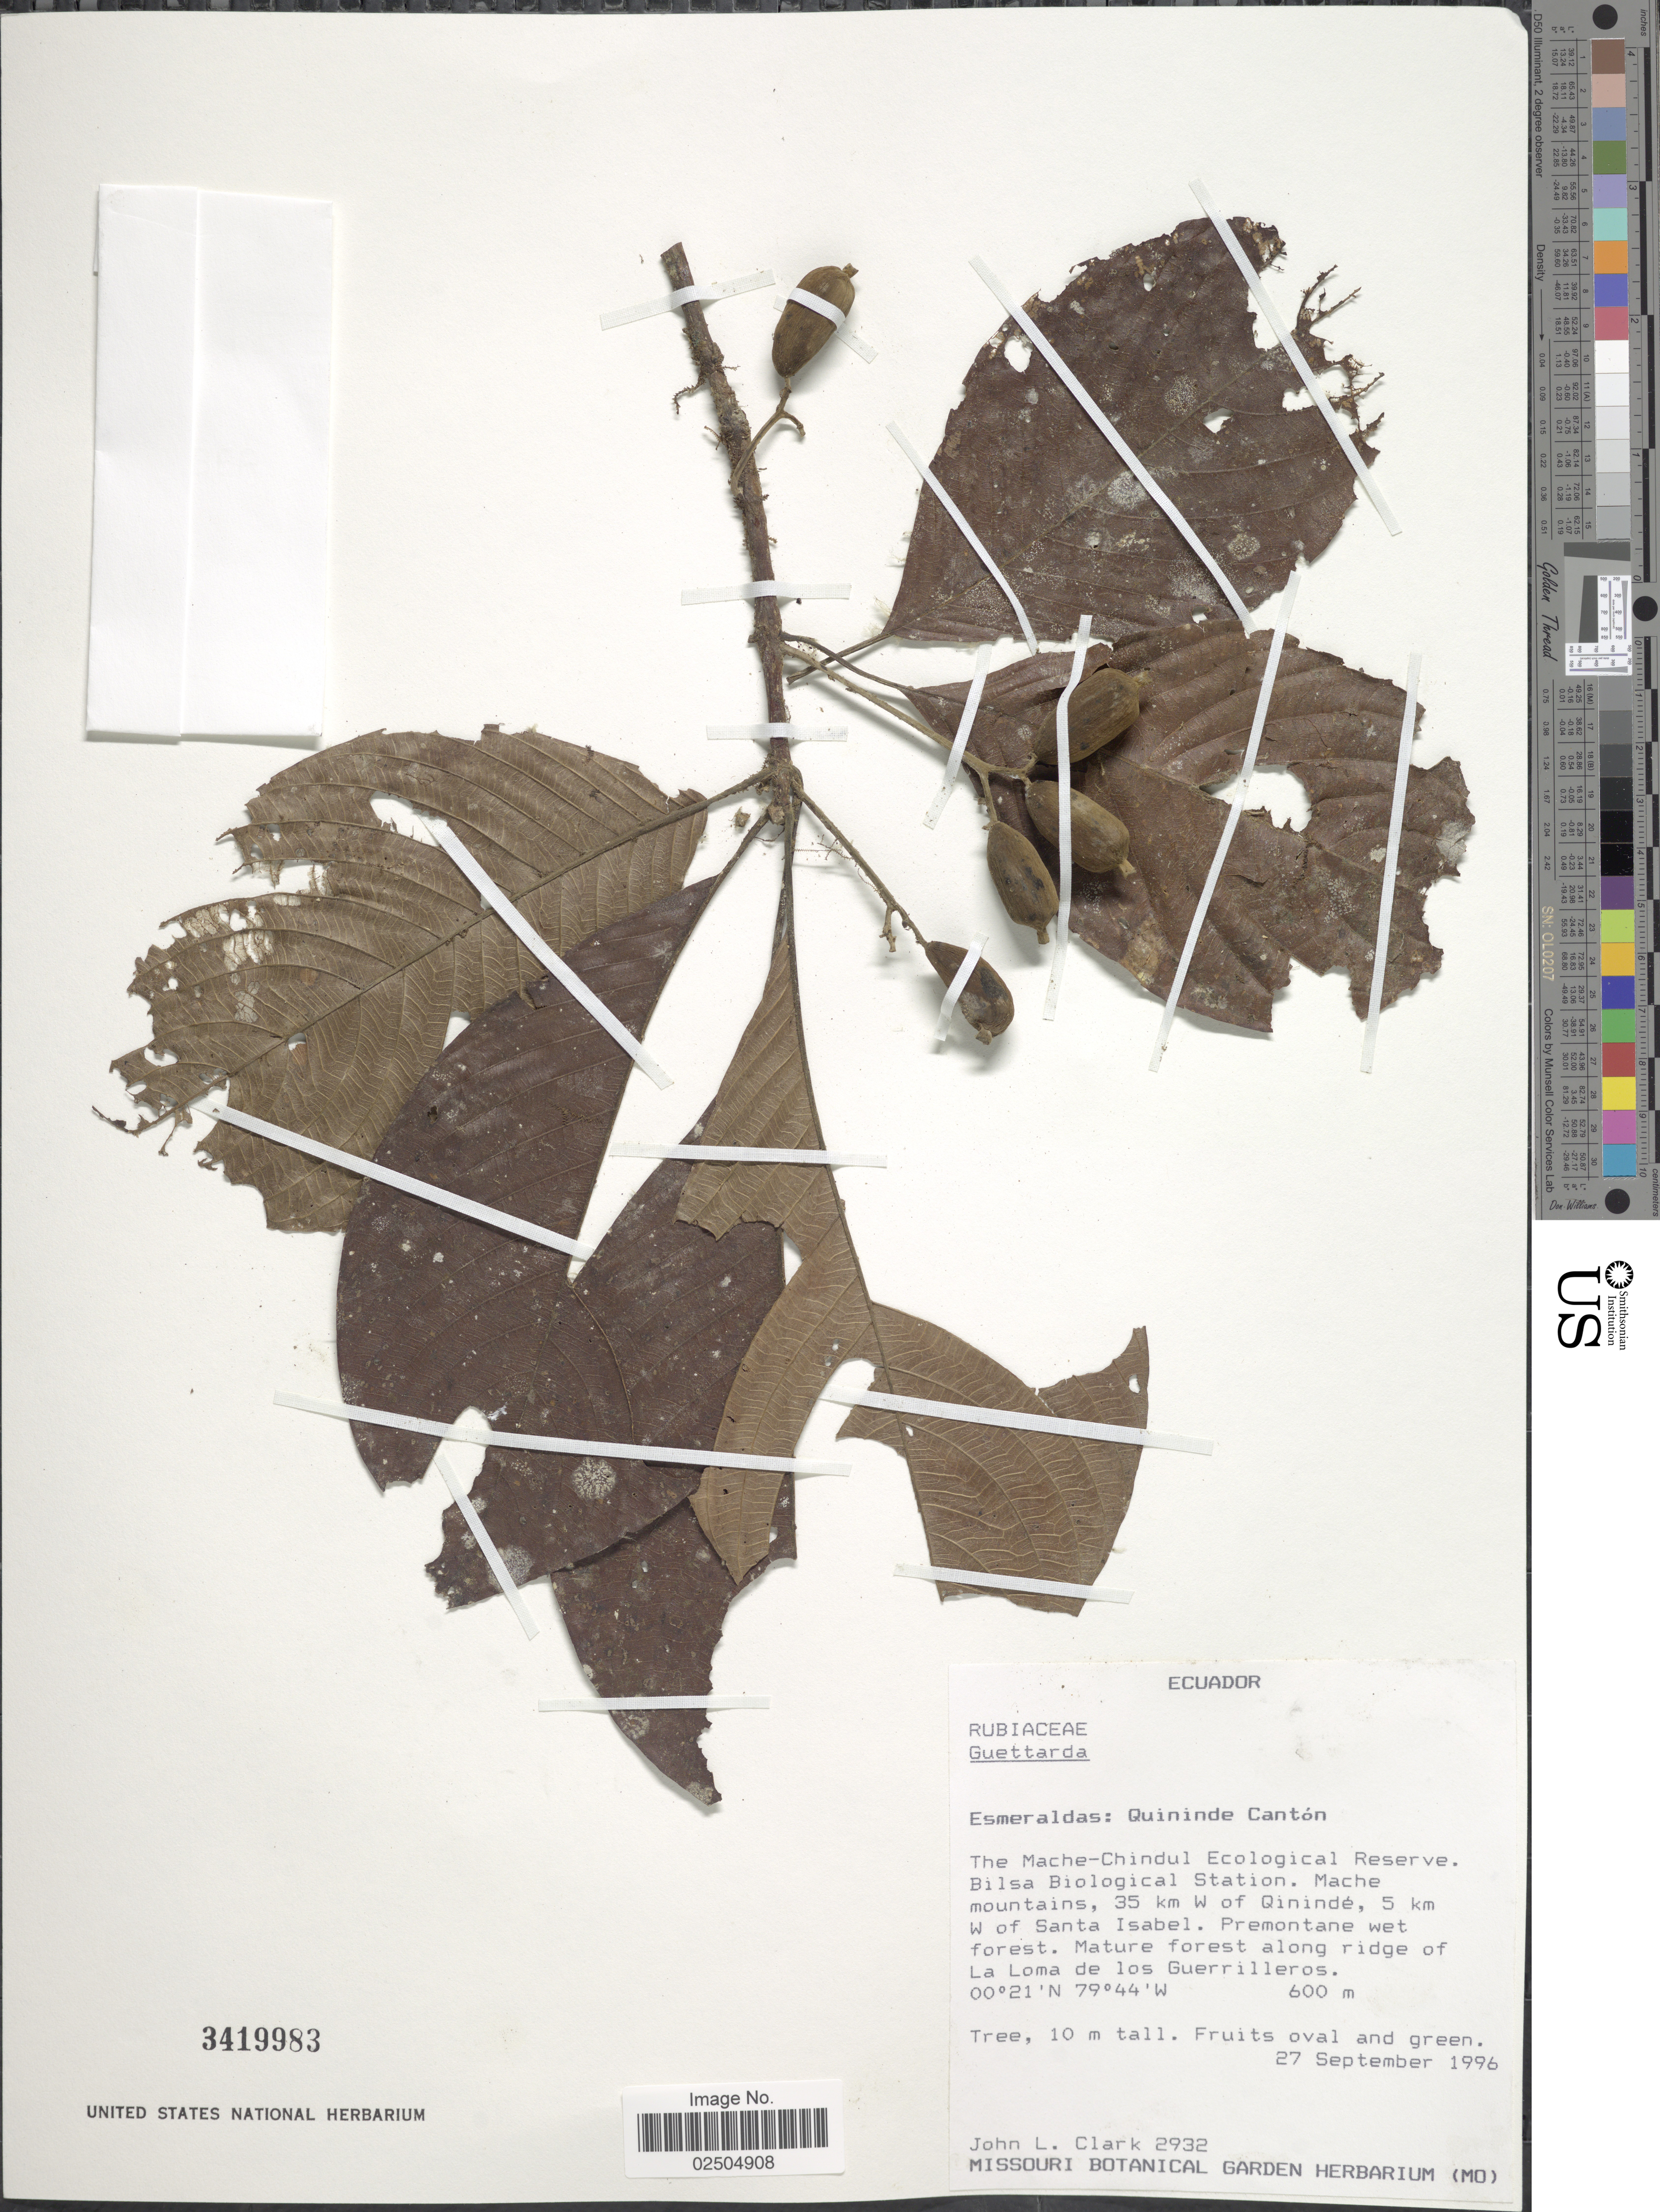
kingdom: Plantae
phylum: Tracheophyta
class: Magnoliopsida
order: Gentianales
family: Rubiaceae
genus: Guettarda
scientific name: Guettarda sp.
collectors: J. L. Clark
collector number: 2932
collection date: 1996-09-27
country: Ecuador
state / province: Esmeraldas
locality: Esmeraldas: Quininde Canton, The Mache-Chindul Ecological Reserve, Bilsa Biological Station, Mache mountains, 35 km W of Qininde, 5 km W of Santa Isabel, Mature forest along ridge of La Loma de los Guerrilleros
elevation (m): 600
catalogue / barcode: US 3419983